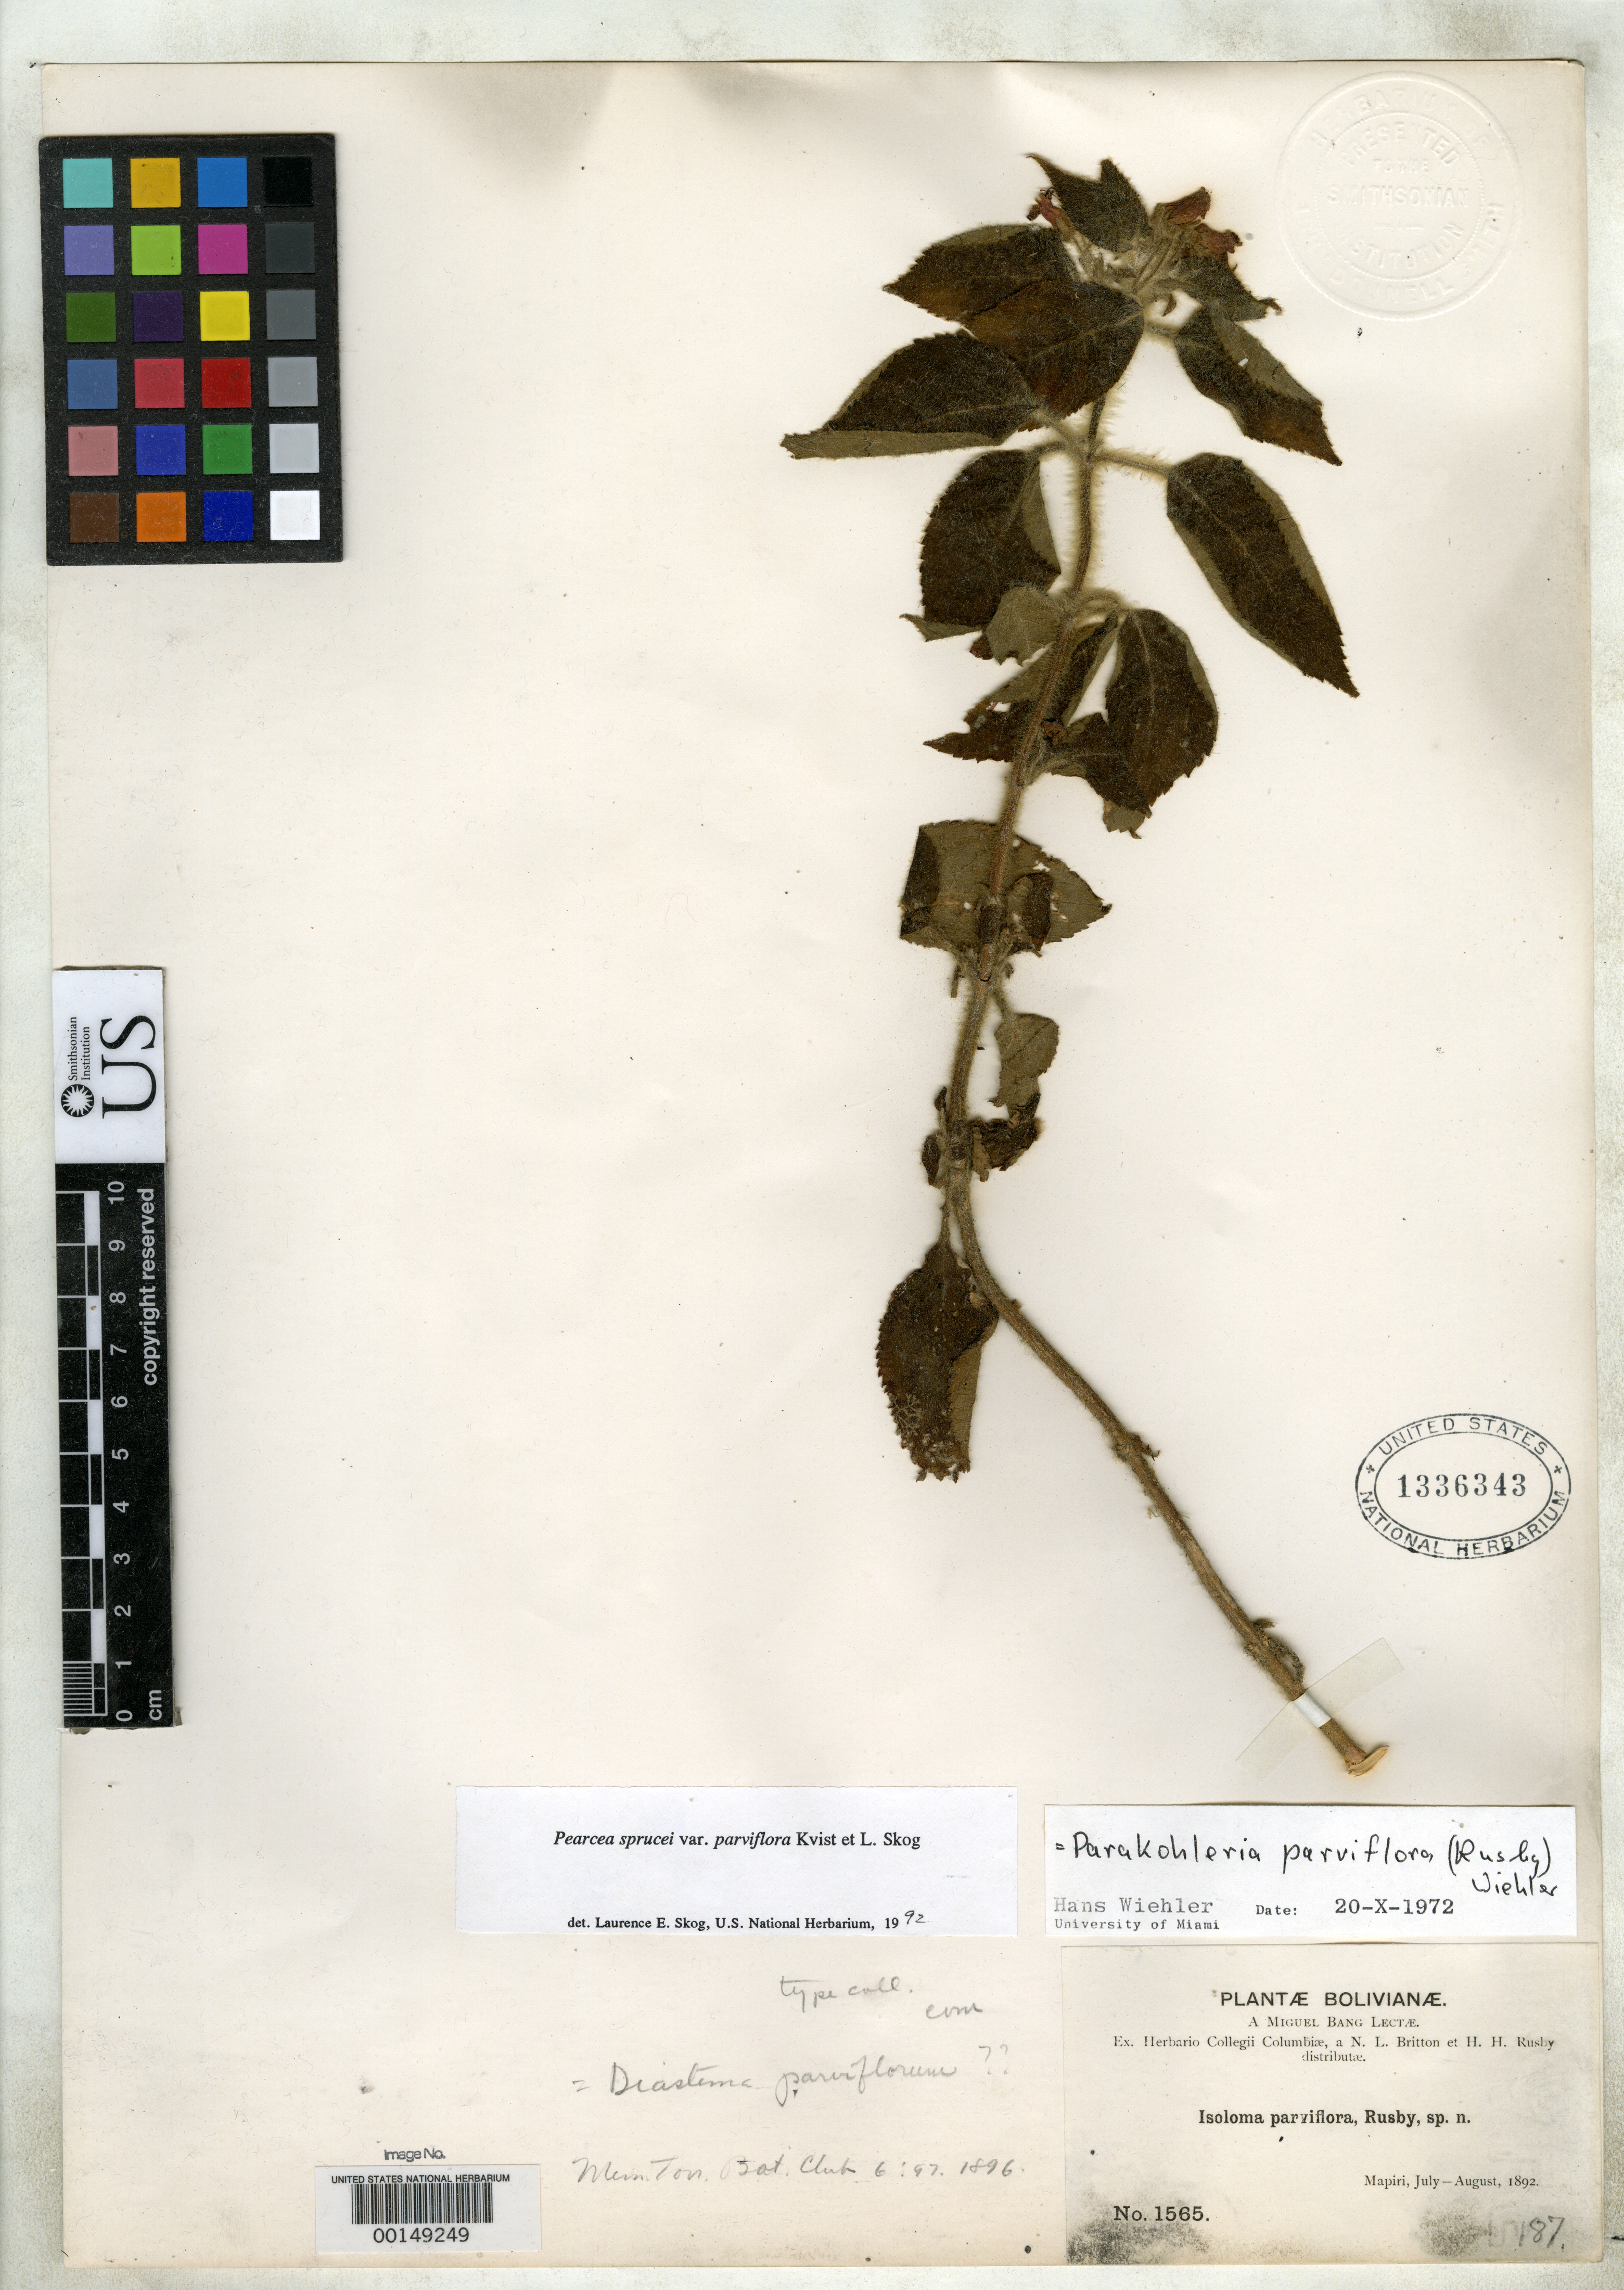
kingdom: Plantae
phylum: Tracheophyta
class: Magnoliopsida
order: Lamiales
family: Gesneriaceae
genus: Isoloma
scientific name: Isoloma parviflorum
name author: Rusby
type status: Isotype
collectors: M. Bang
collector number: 1565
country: Bolivia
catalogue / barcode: US 1336343